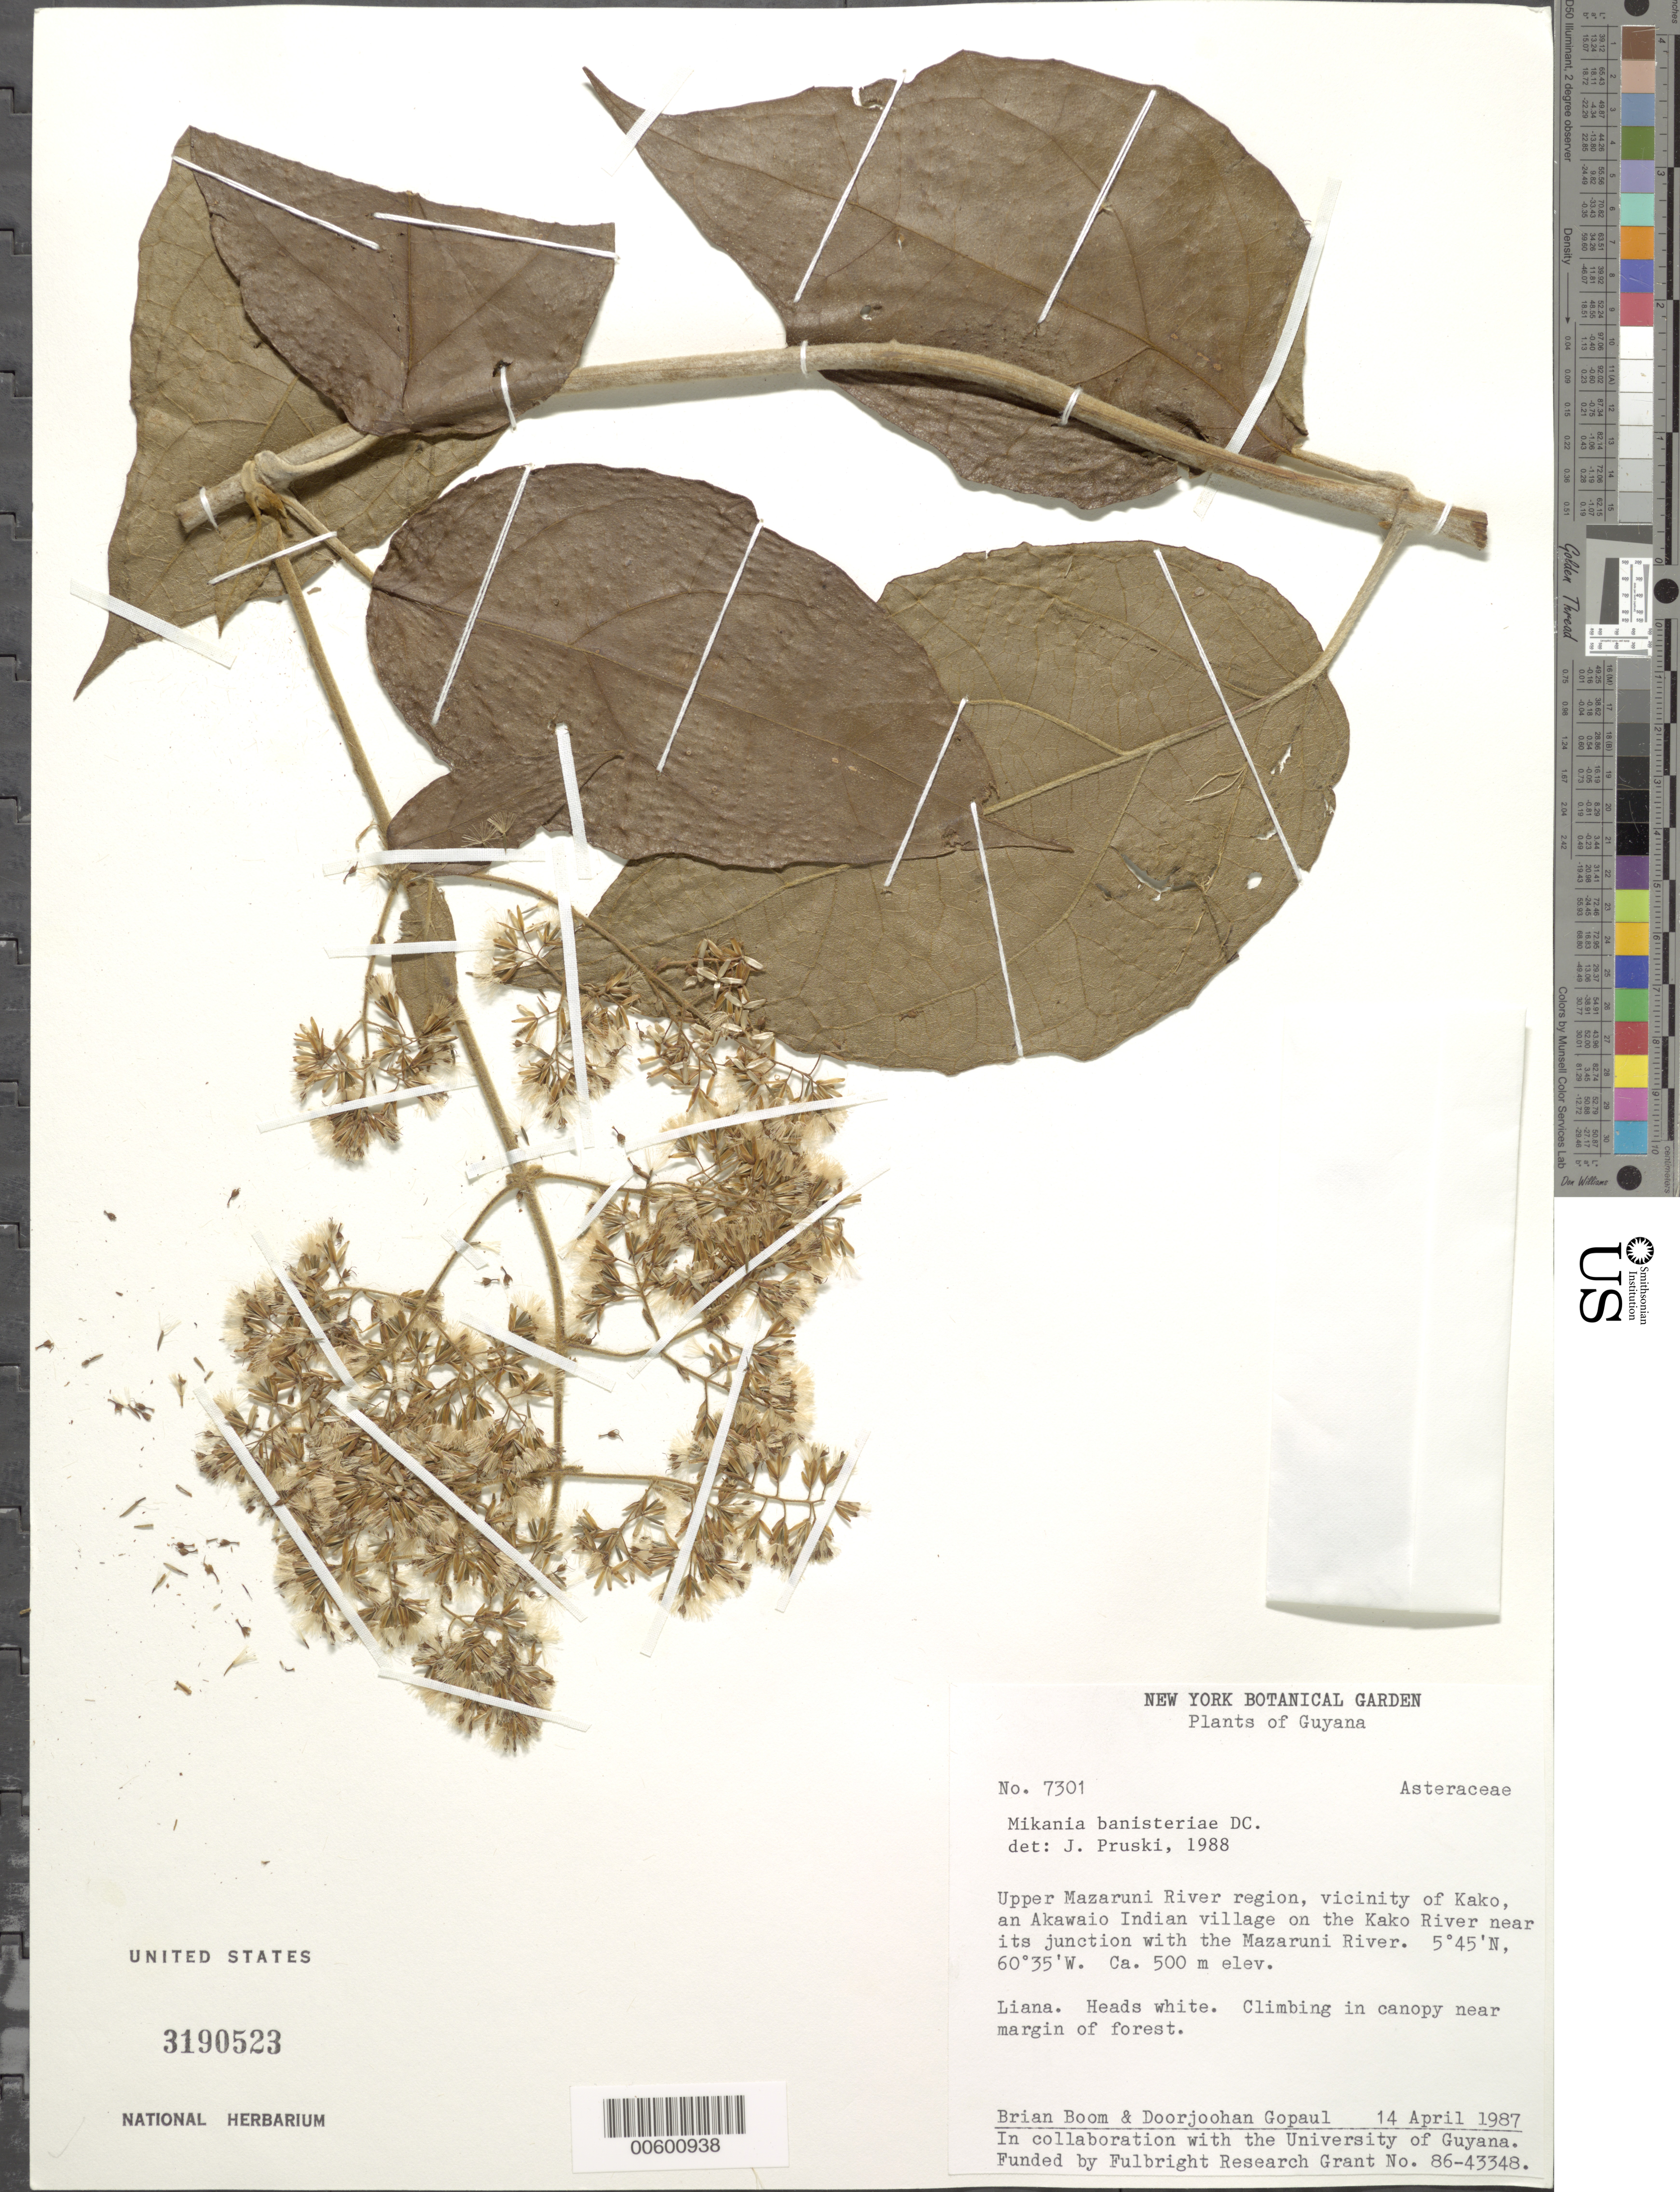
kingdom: Plantae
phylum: Tracheophyta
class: Magnoliopsida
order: Asterales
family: Asteraceae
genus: Mikania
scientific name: Mikania banisteriae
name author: DC.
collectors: B. M. Boom & D. Gopaul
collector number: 7301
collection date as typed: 14-Apr-87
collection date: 1987-04-14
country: Guyana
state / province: Cuyuni-Mazaruni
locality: Kako Village vic., upper Mazaruni River region, on Kako R. near jct with Mazaruni R.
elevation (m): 500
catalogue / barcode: US 3190523